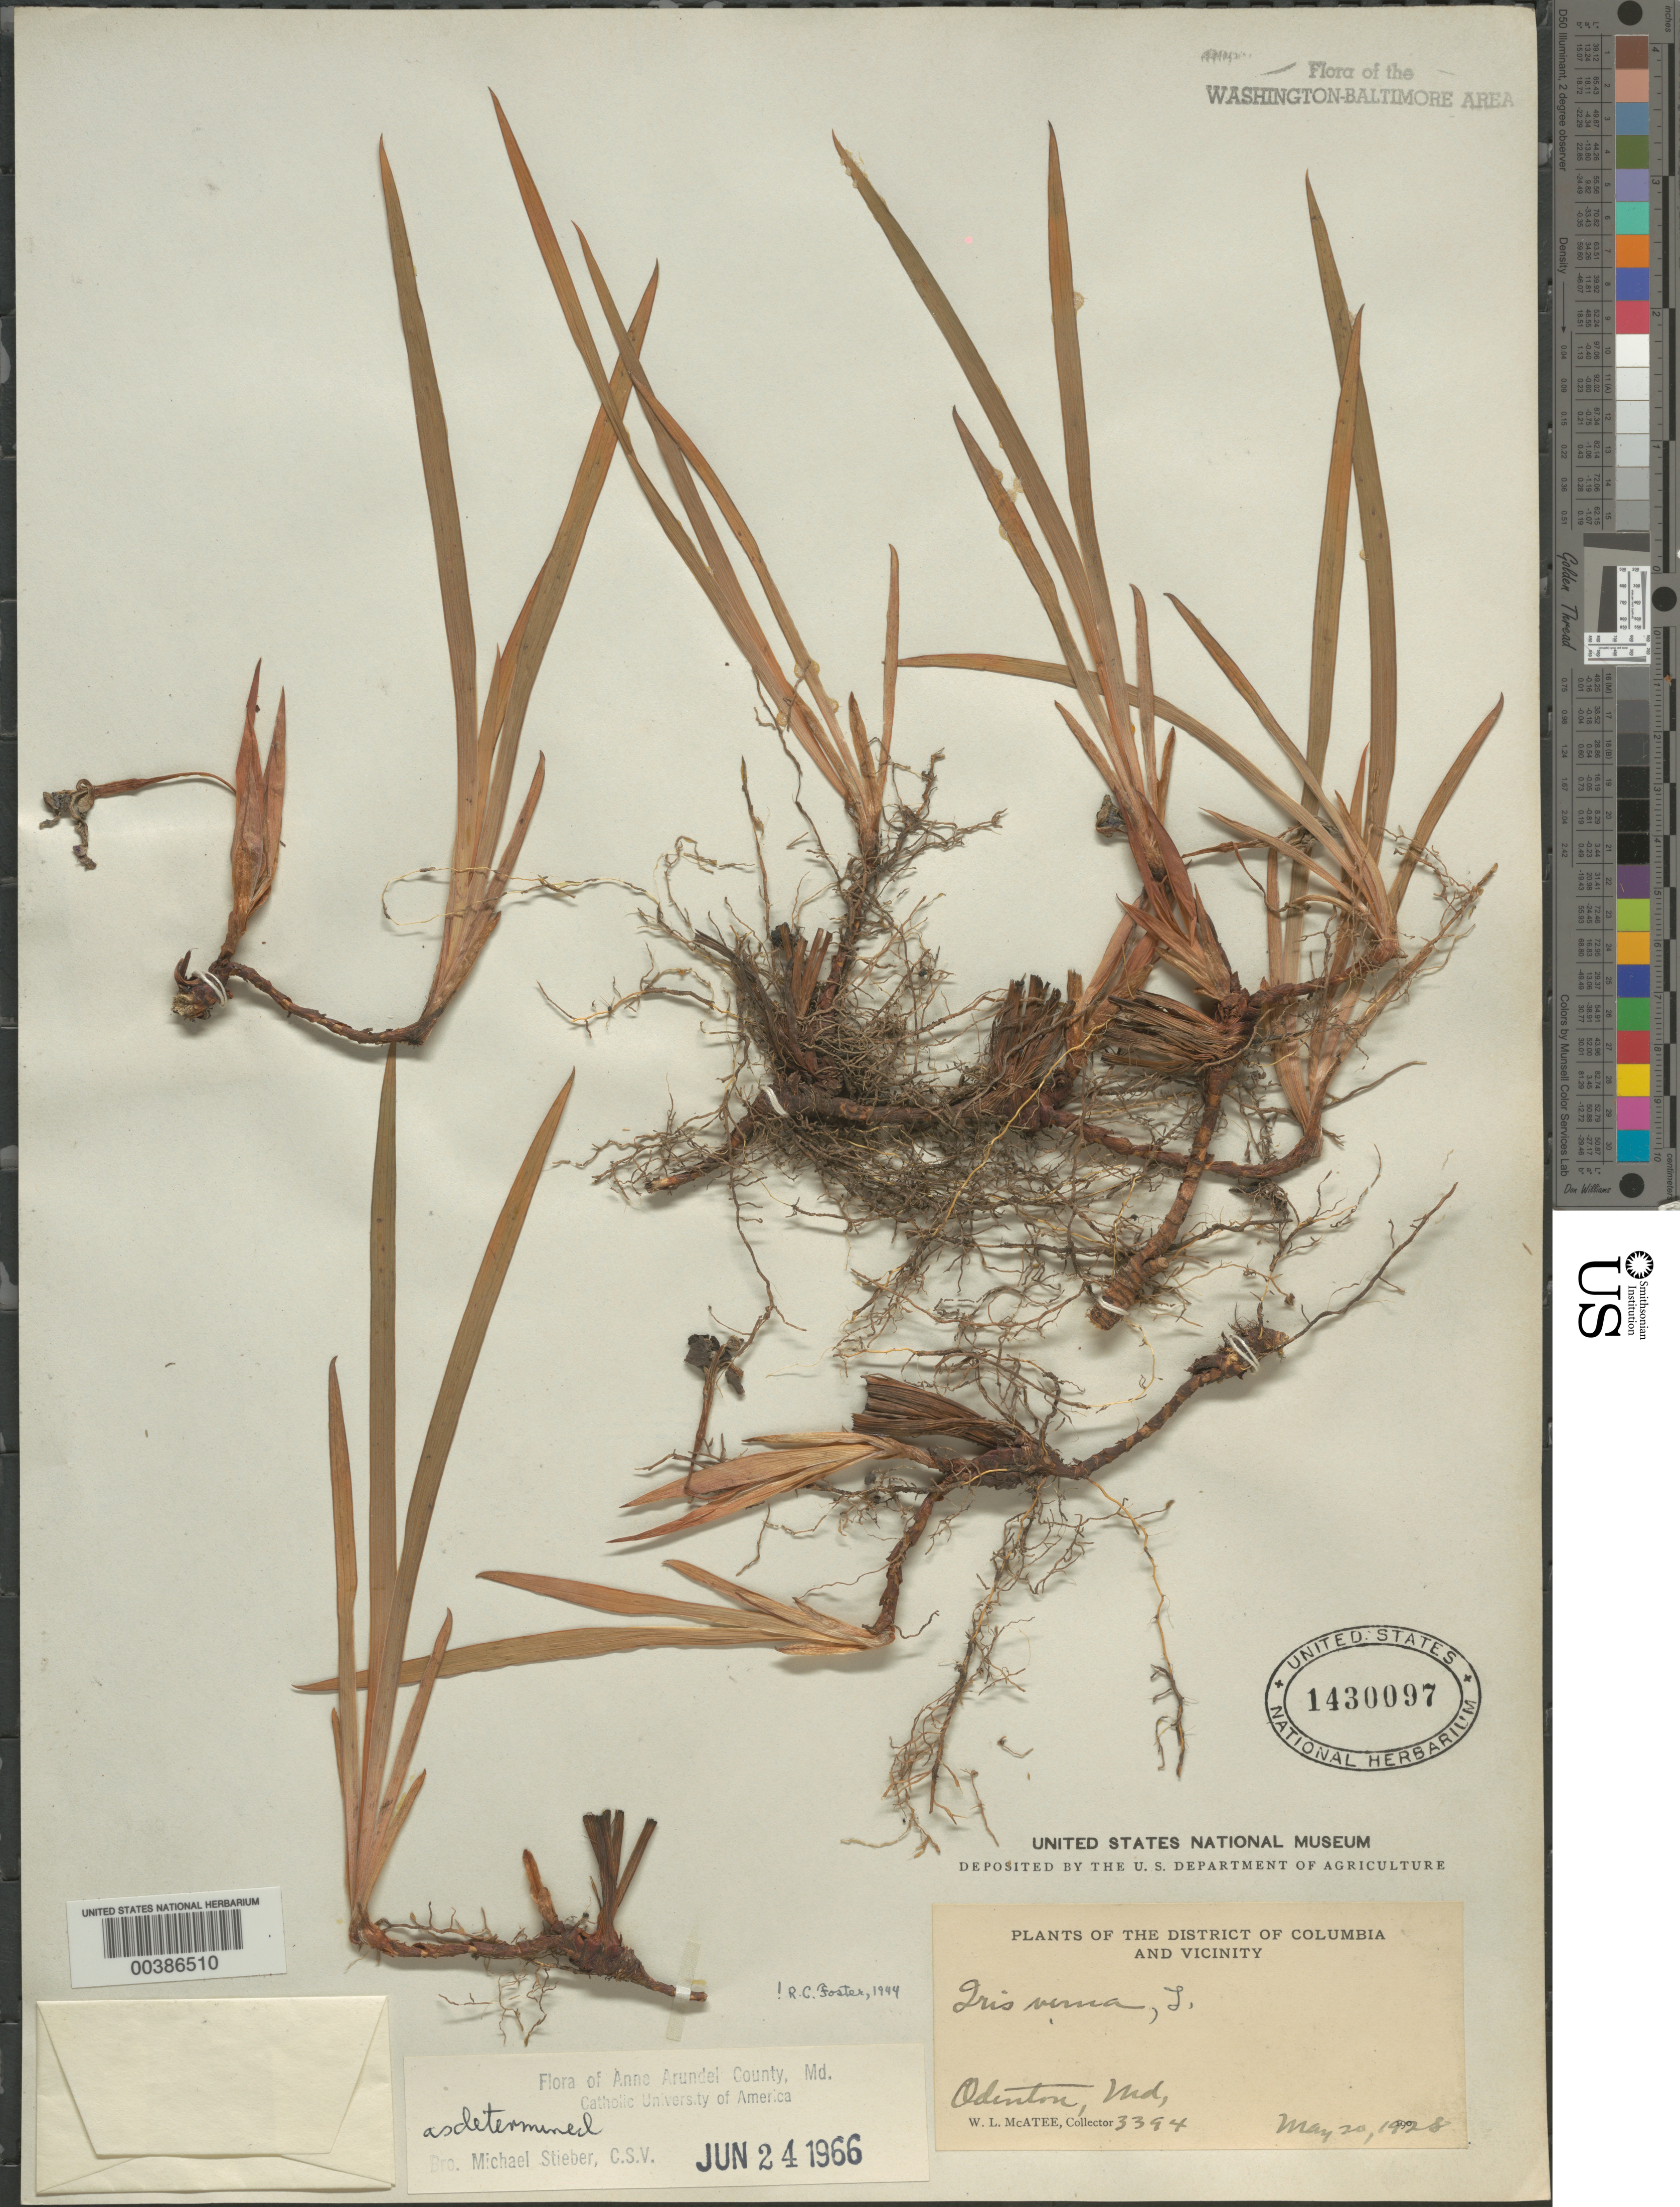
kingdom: Plantae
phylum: Tracheophyta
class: Liliopsida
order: Asparagales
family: Iridaceae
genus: Iris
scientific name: Iris verna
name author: L.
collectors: W. McAtee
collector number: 3394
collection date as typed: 20 May 1928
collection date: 1928-05-20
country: United States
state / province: Maryland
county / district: Anne Arundel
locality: Odenton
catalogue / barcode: US 1430097